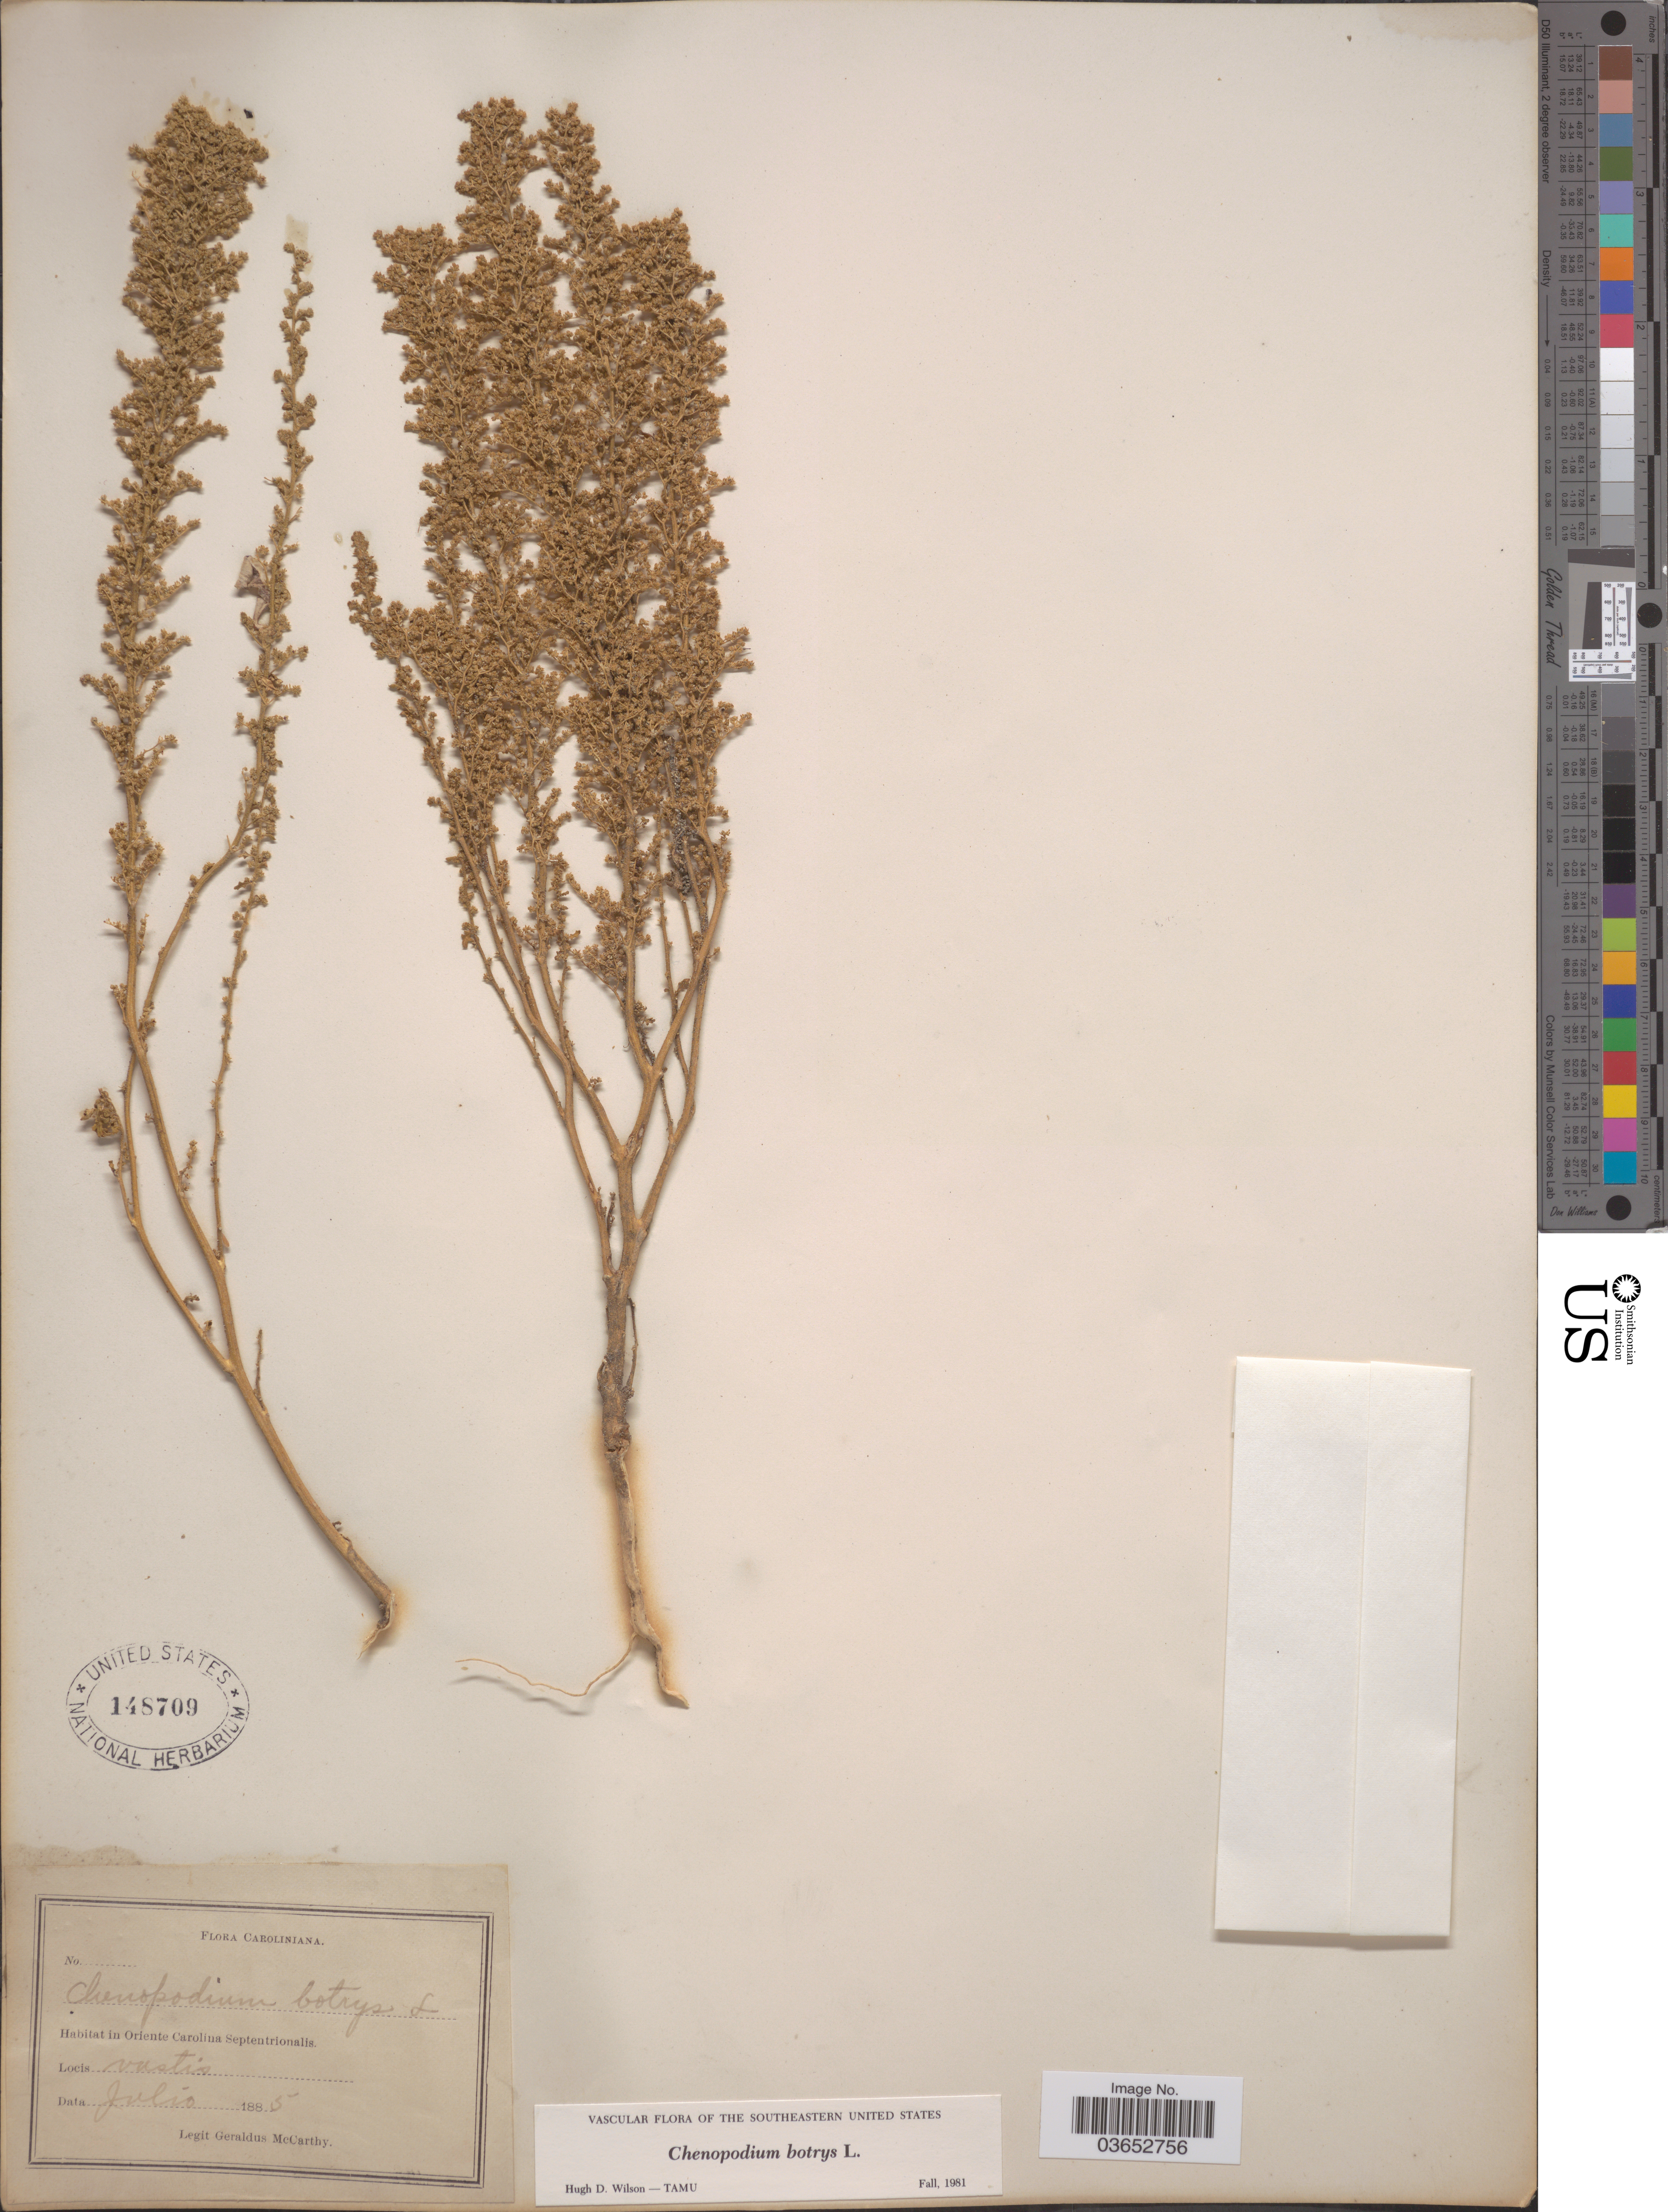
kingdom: Plantae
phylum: Tracheophyta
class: Magnoliopsida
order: Caryophyllales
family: Amaranthaceae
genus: Chenopodium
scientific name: Chenopodium botrys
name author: L.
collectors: M. McCarthy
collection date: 1885-07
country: United States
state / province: North Carolina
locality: Oriente Carolina Septentrionalis. Locis vastis.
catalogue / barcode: US 148709